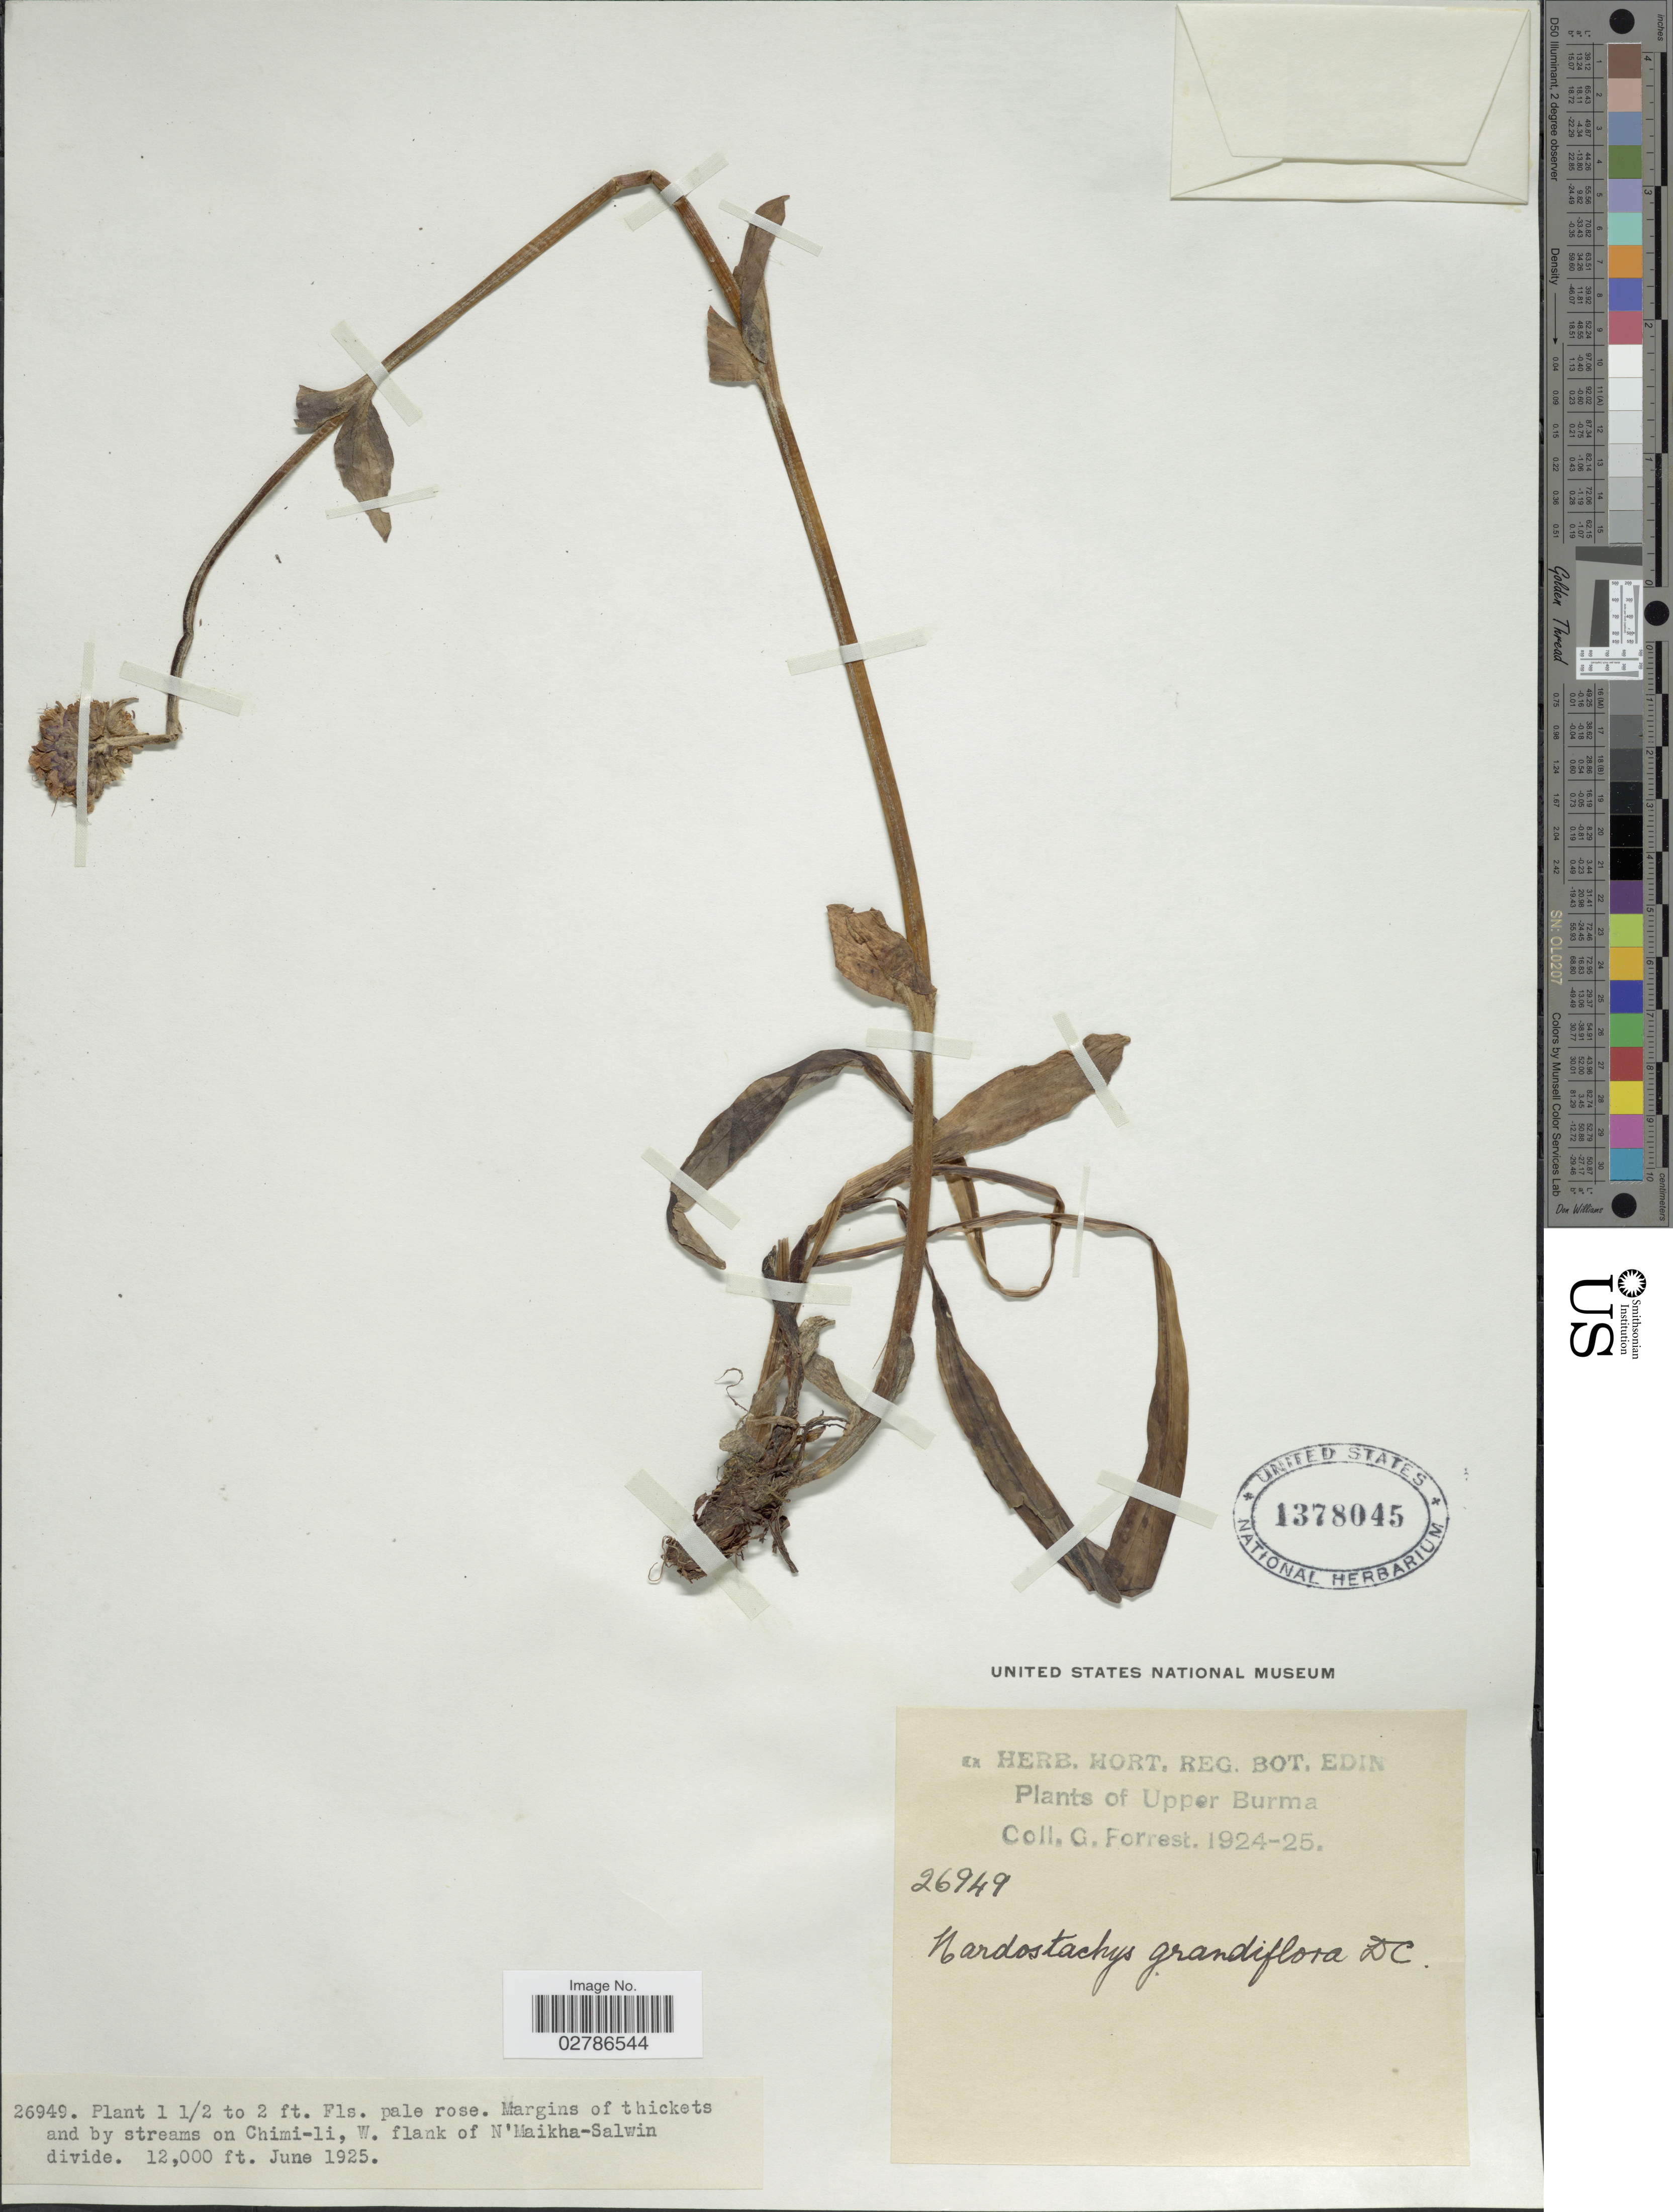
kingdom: Plantae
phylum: Tracheophyta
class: Magnoliopsida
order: Dipsacales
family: Caprifoliaceae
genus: Nardostachys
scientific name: Nardostachys grandiflora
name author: DC.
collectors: G. Forrest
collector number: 26949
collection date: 1925-06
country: Myanmar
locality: Upper Burma. Margins of thickets and by streams on Chimi-li, W. flank of N'Maikha-Salwin divide.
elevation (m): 3658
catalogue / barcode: US 1378045